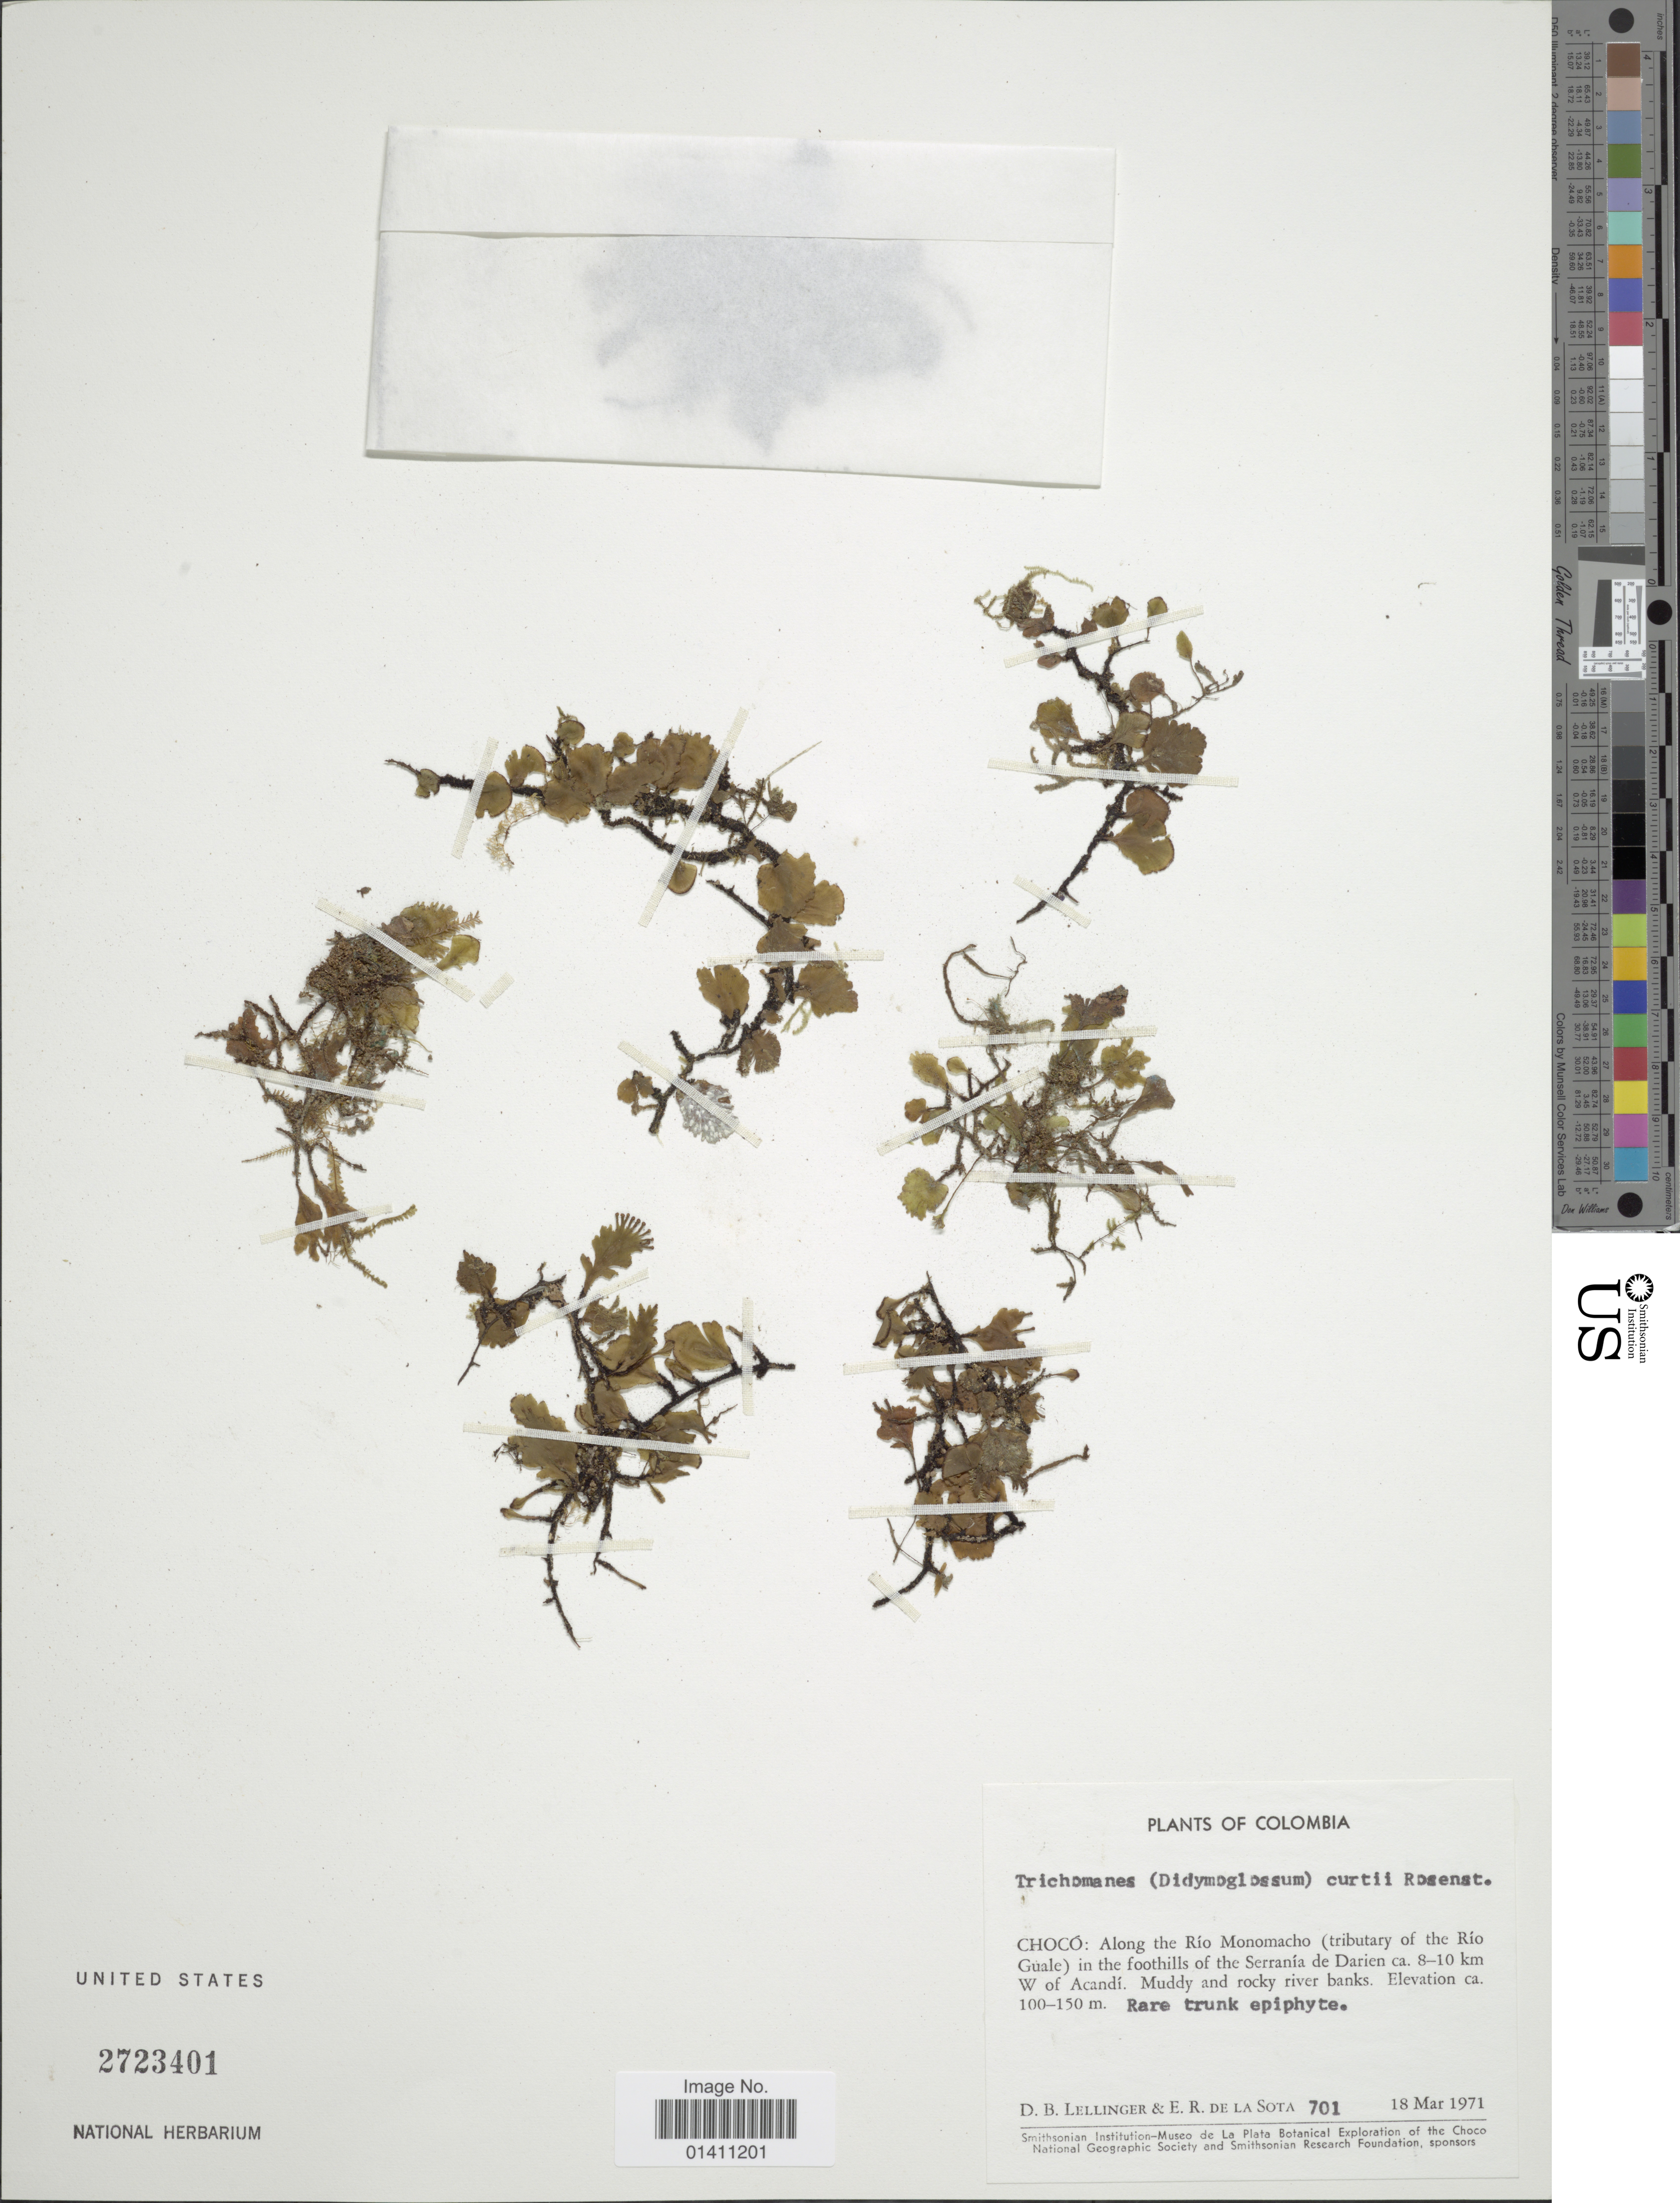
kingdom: Plantae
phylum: Tracheophyta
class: Polypodiopsida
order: Hymenophyllales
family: Hymenophyllaceae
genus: Didymoglossum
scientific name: Didymoglossum curtii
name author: (Rosenst.) Pic. Serm.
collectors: D. B. Lellinger & E. R. de la Sota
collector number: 701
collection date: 1971-03-18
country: Colombia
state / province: Chocó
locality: Along the Rio Monomacho (tributary of the Rio Guale) in the foothills of the Serrania de Darien ca. 8-10 km W of Acandi.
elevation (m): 100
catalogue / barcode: US 2723401